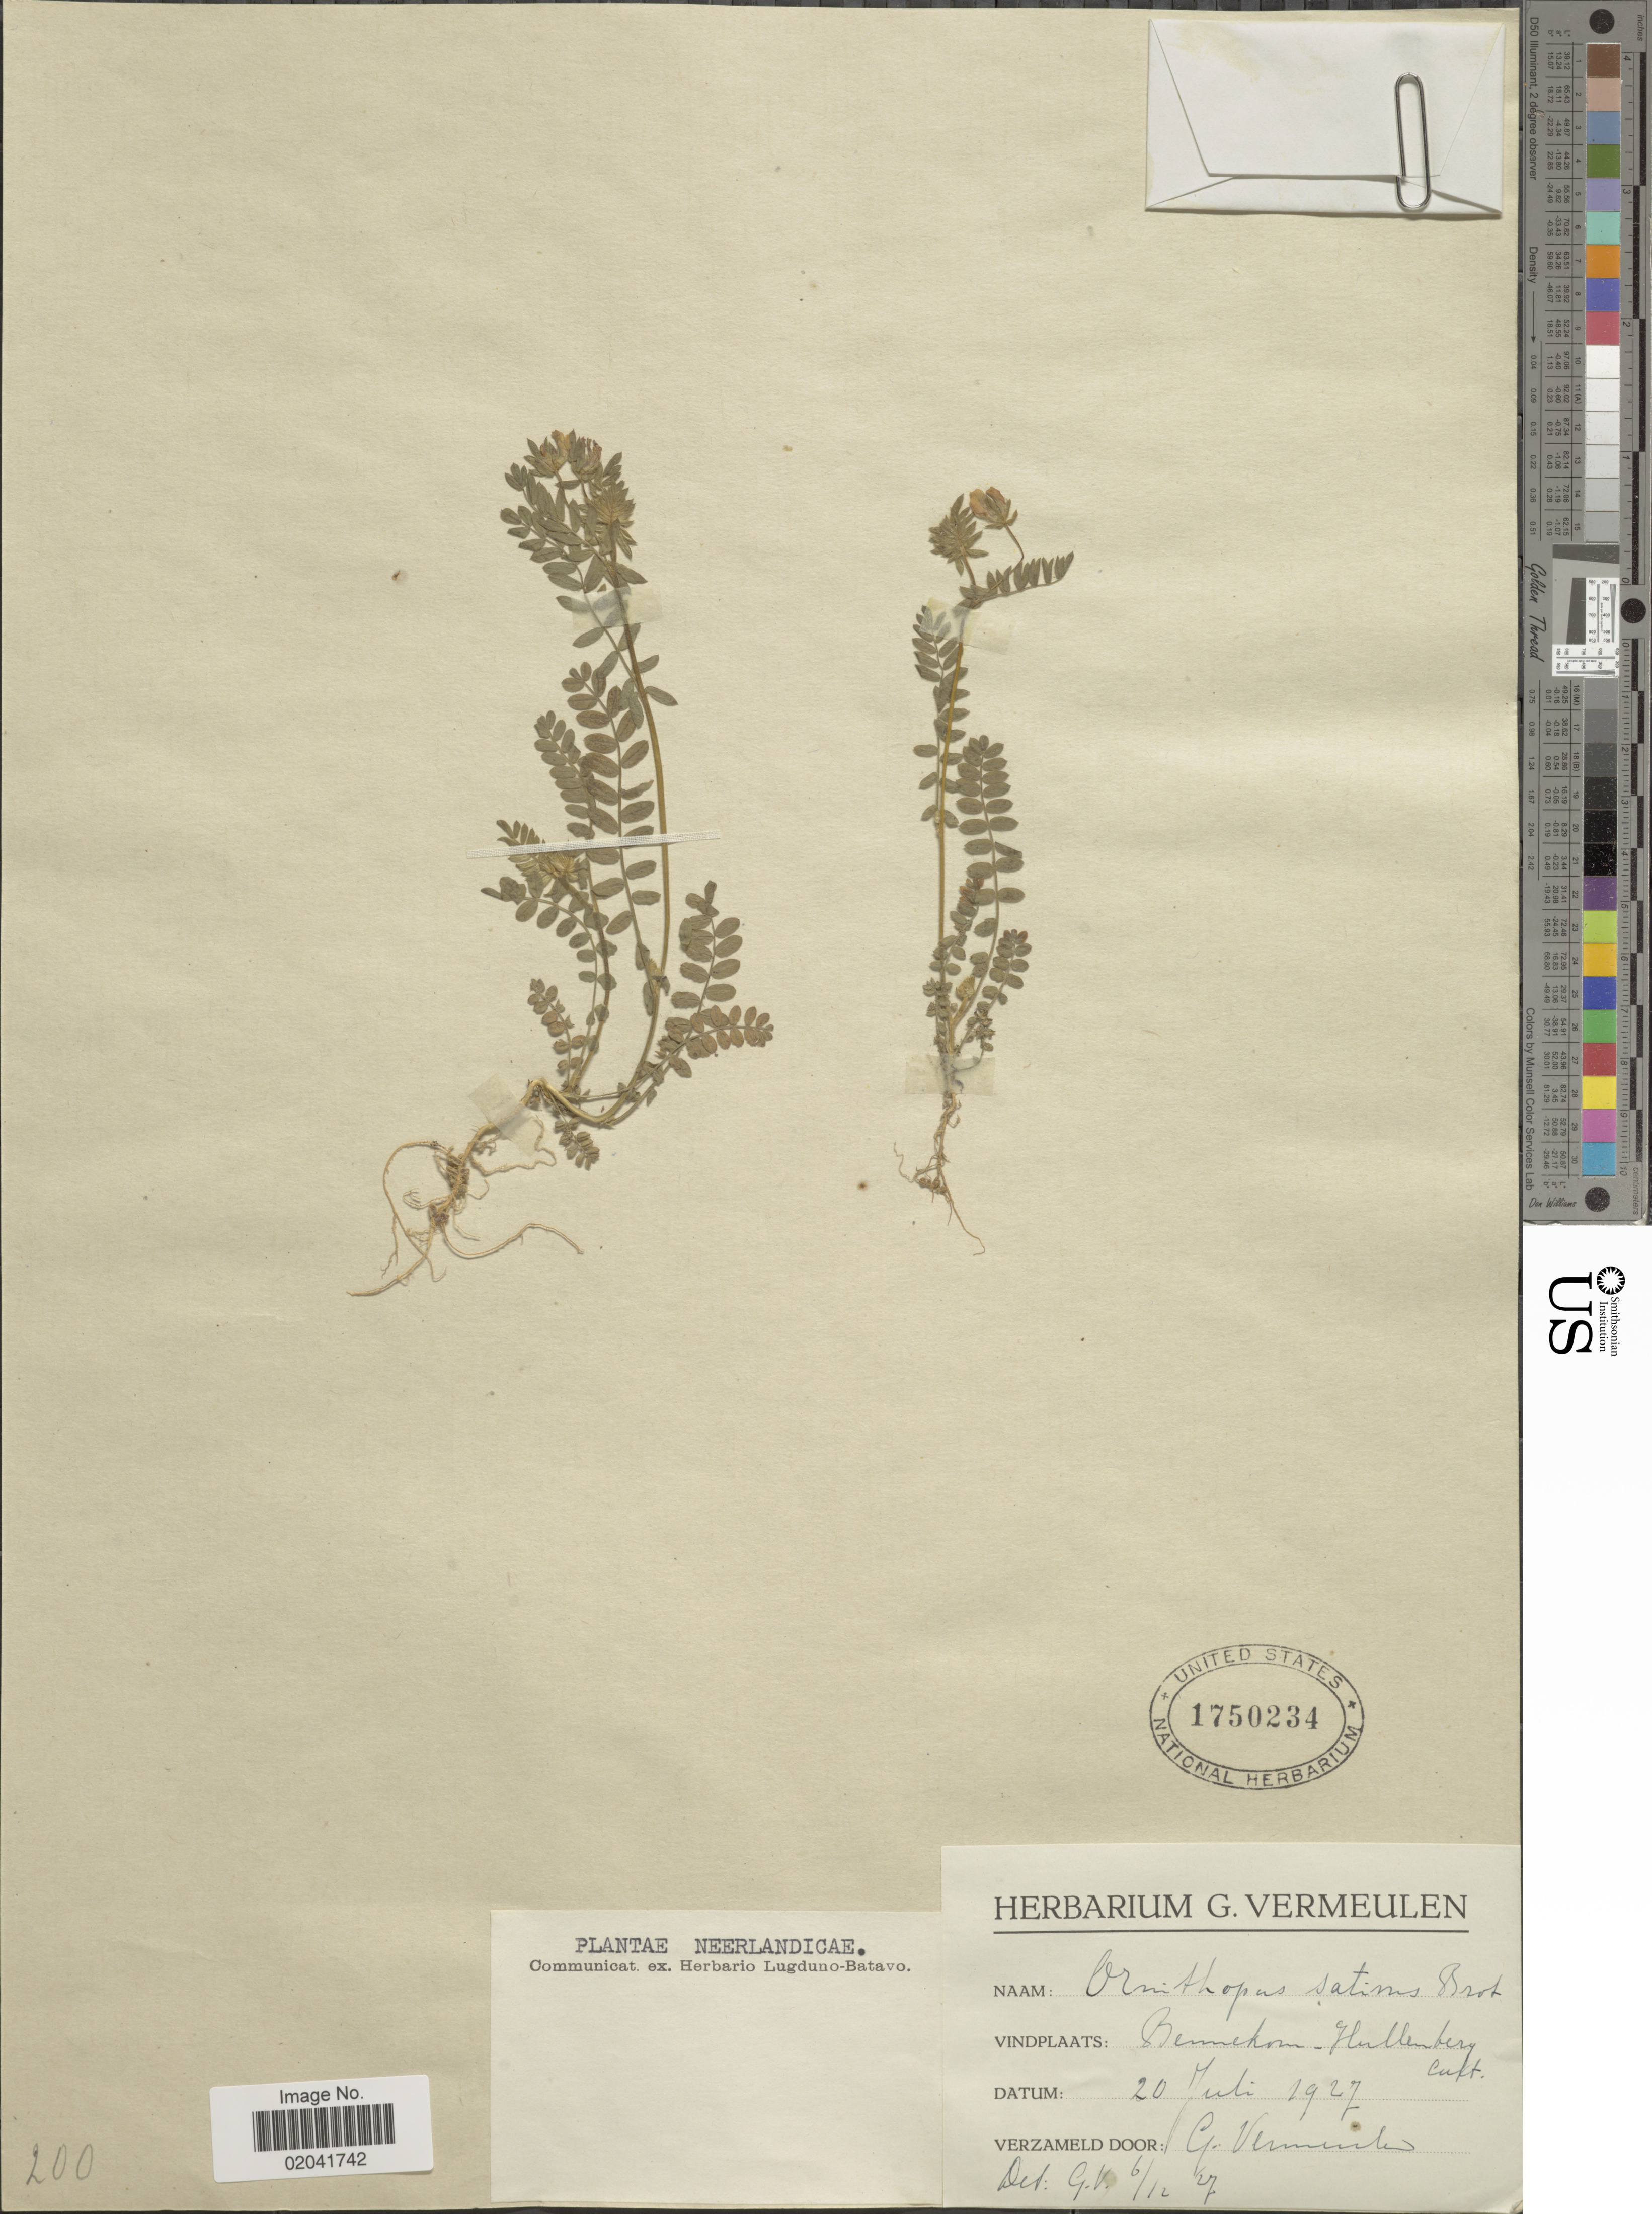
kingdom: Plantae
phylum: Tracheophyta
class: Magnoliopsida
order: Fabales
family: Fabaceae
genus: Ornithopus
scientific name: Ornithopus sativus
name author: Brot.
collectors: G. Vermeulen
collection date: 1927-07-20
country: Netherlands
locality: Bennekom - Hullenberg, Neerlandicae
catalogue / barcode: US 1750234